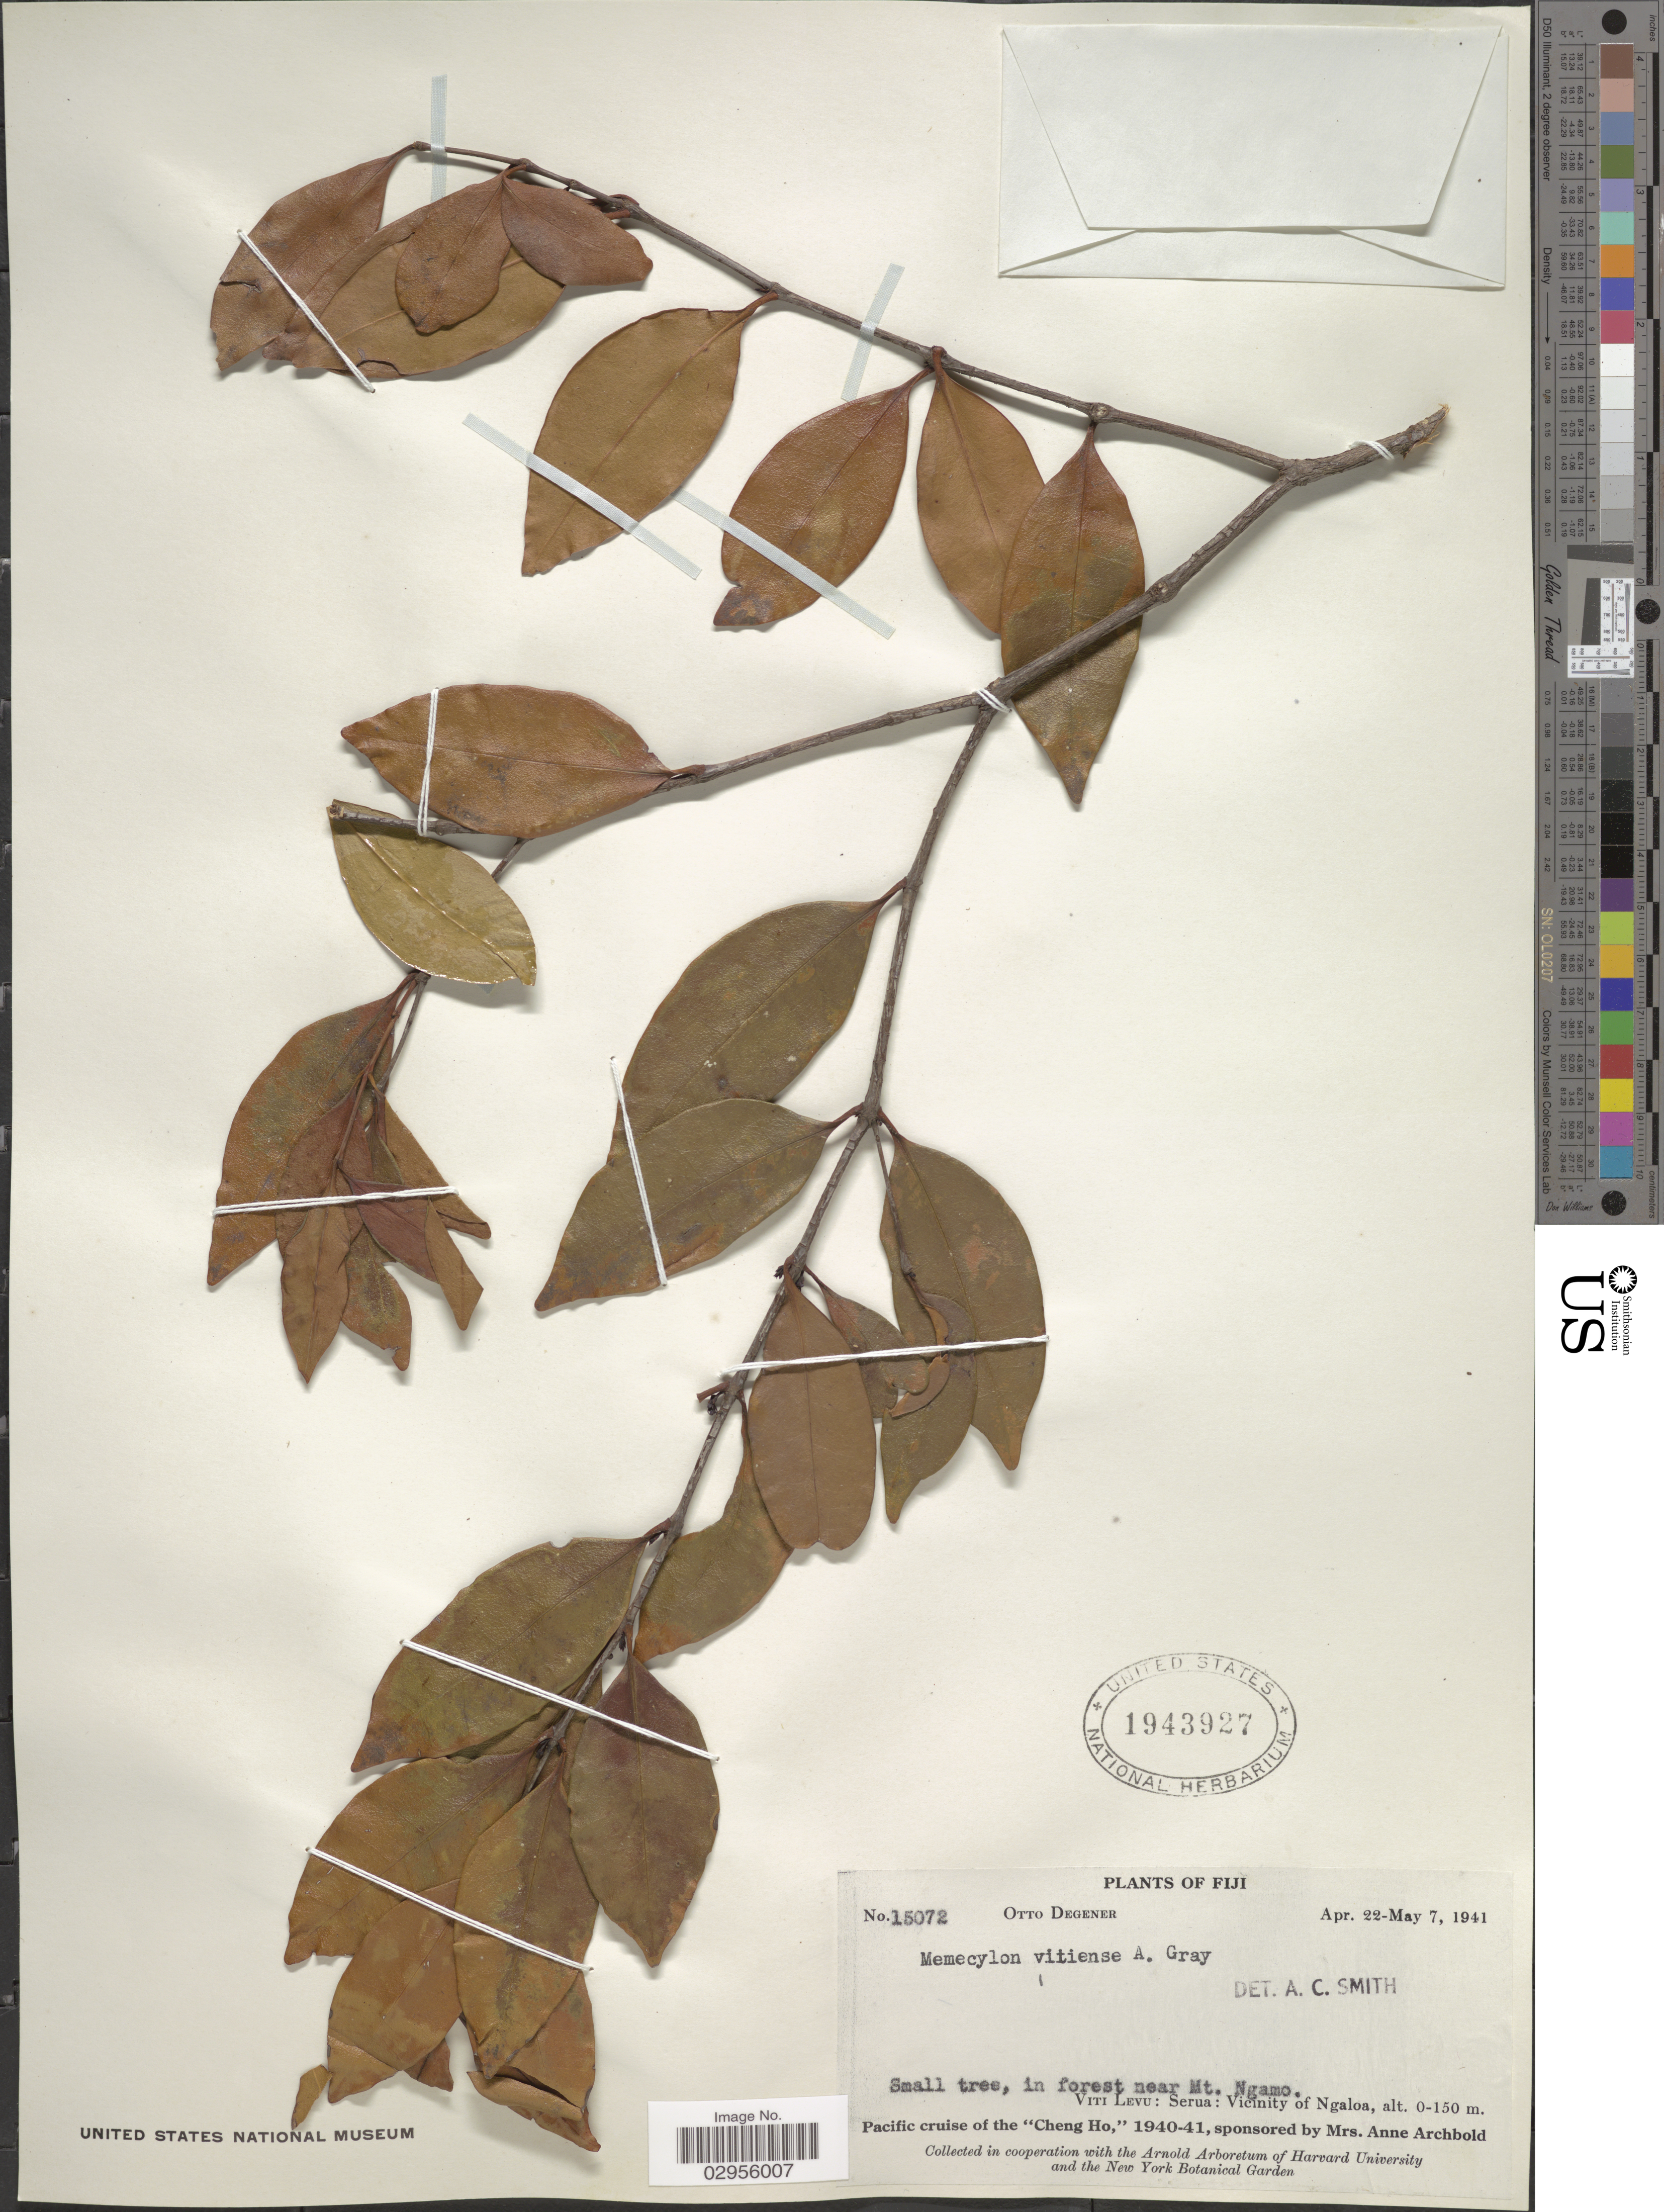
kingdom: Plantae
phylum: Tracheophyta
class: Magnoliopsida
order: Myrtales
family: Melastomataceae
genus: Memecylon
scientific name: Memecylon vitiense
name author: A. Gray in Wilkes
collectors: O. Degener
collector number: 15072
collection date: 1941-04-22/1941-05-07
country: Fiji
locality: Forest near Mt. Ngamo. Viti Levu: Serua: Vicinity of Ngaloa. Pacific.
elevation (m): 0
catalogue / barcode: US 1943927